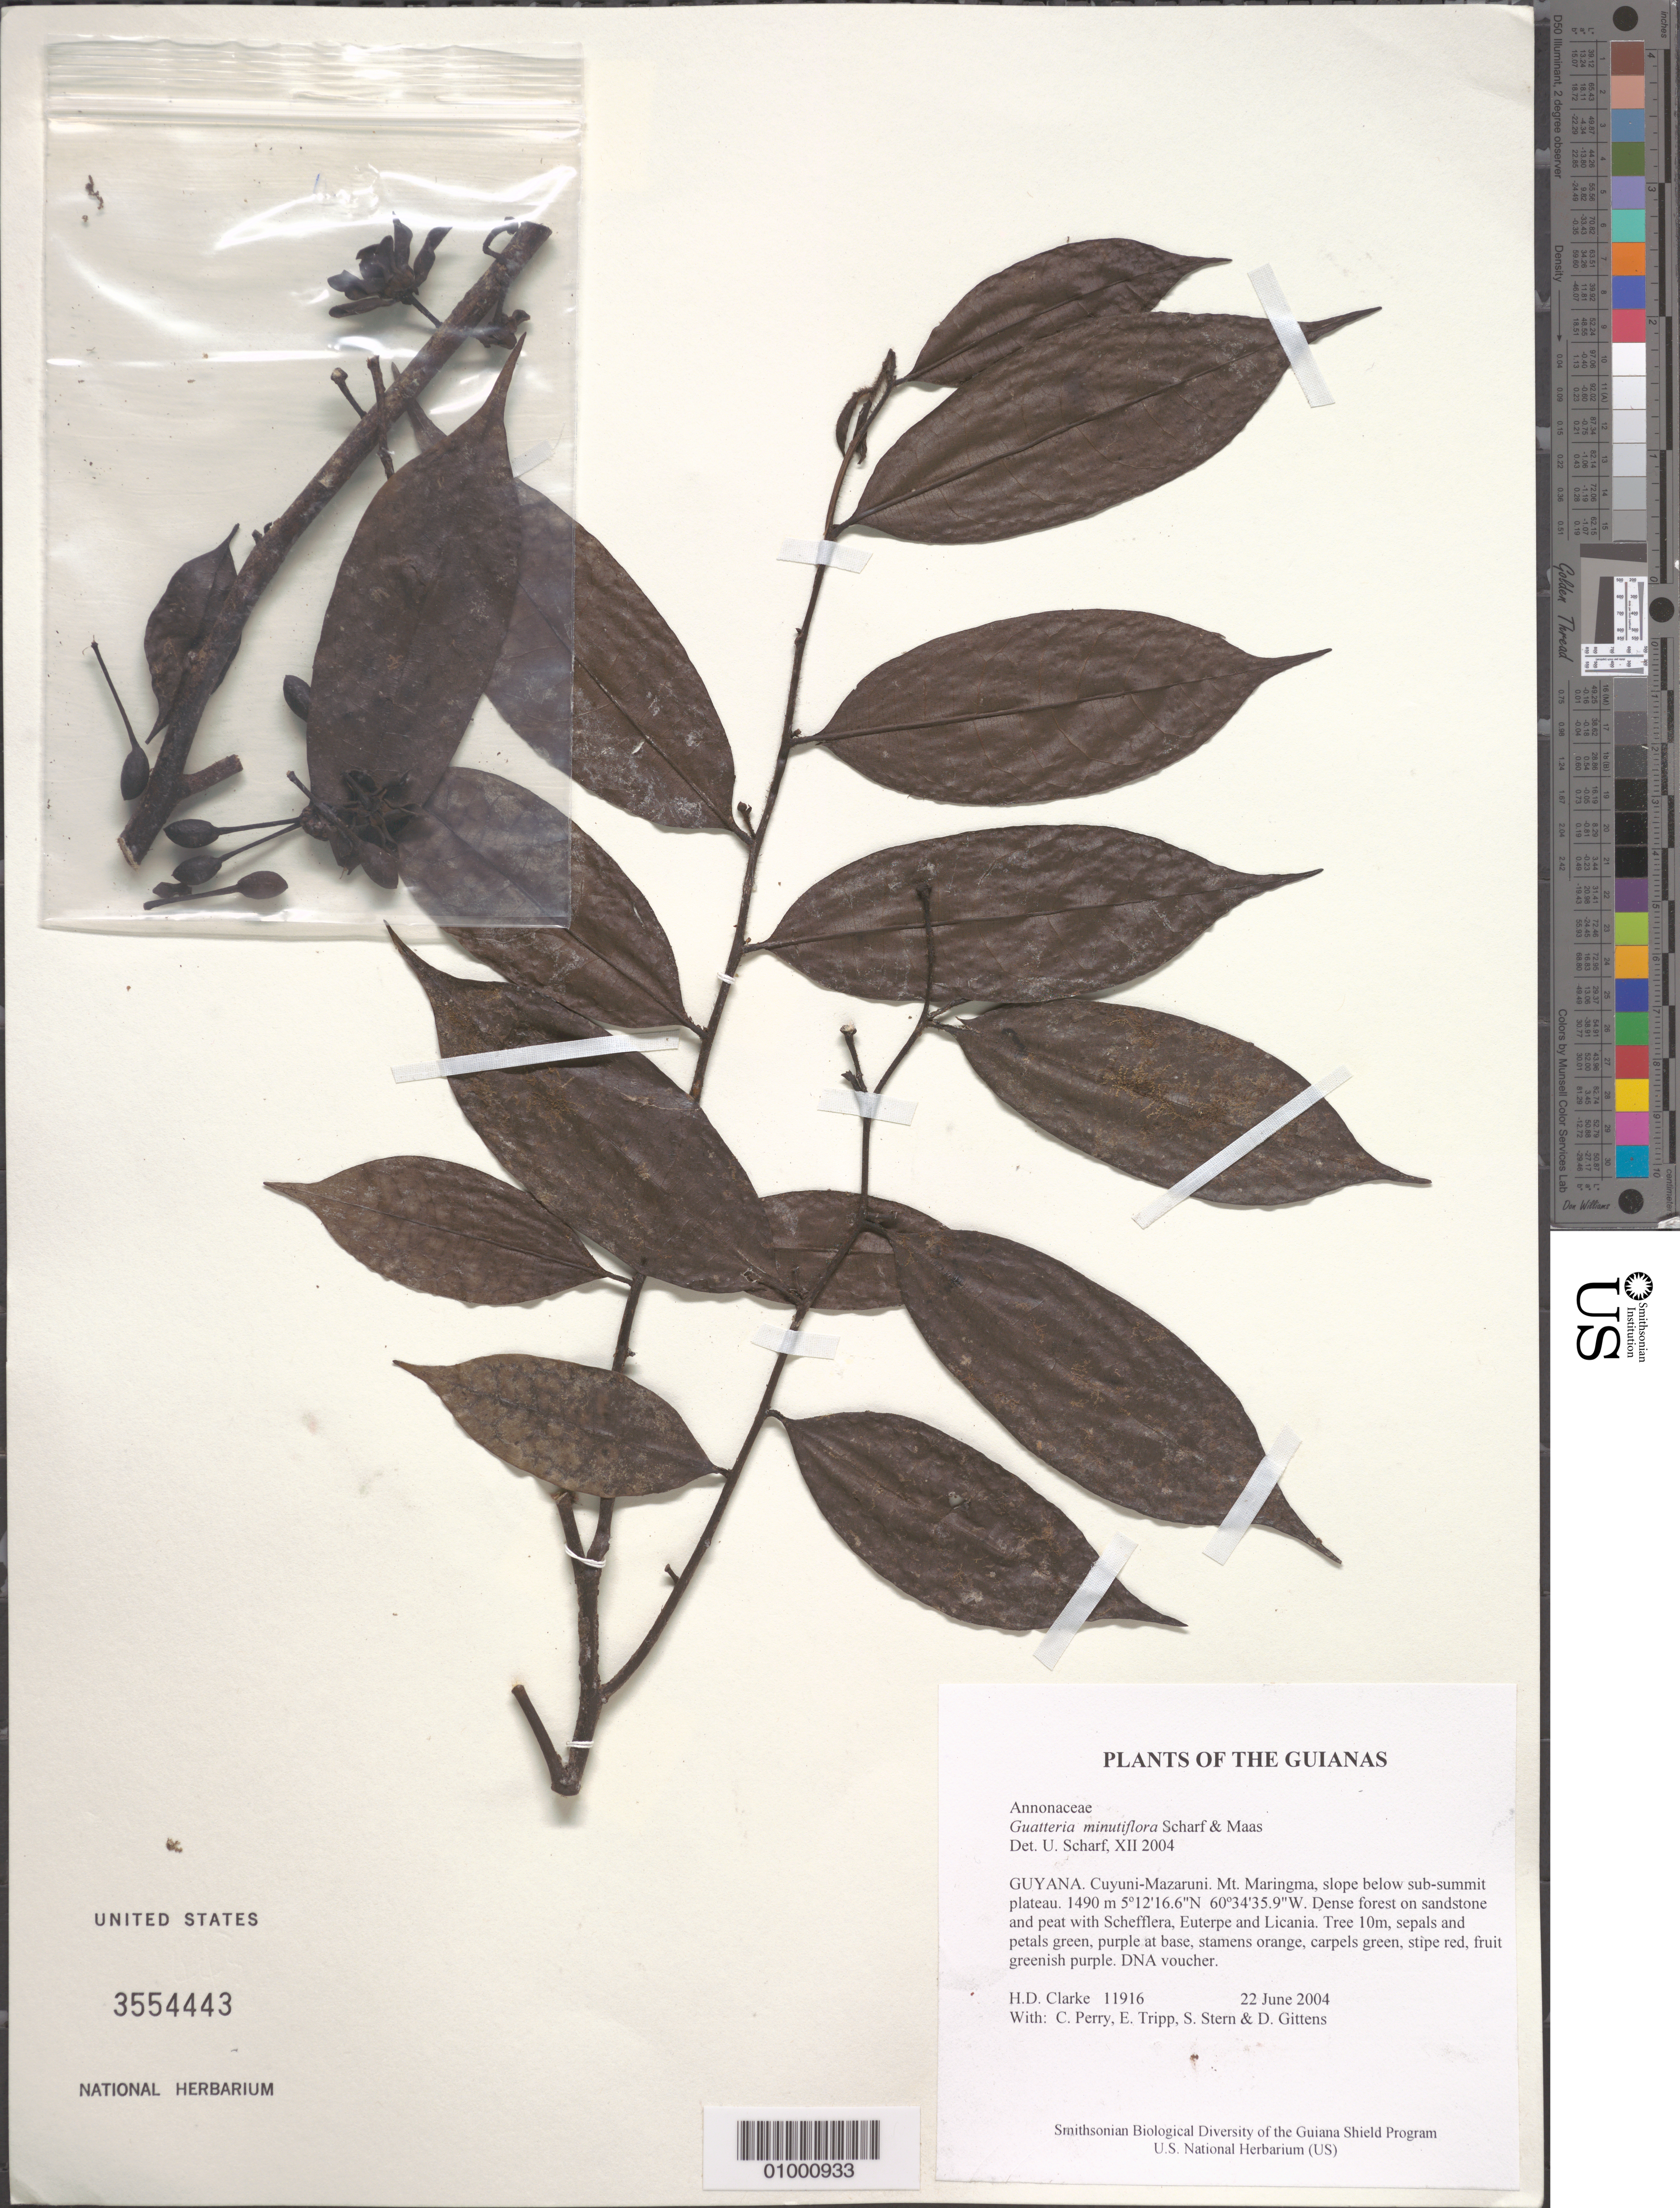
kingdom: Plantae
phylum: Tracheophyta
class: Magnoliopsida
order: Magnoliales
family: Annonaceae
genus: Guatteria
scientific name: Guatteria minutiflora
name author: Scharf & Maas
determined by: Scharf, U.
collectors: H. D. Clarke, C. Perry, E. Tripp, S. R. Stern & D. Gittens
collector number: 11916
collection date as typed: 22 June 2004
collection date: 2004-06-22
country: Guyana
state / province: Cuyuni-Mazaruni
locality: Mt. Maringma, slope below sub-summit plateau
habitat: Dense forest on sandstone and peat with Schefflera, Euterpe and Licania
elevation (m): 1490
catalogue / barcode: US 3554443